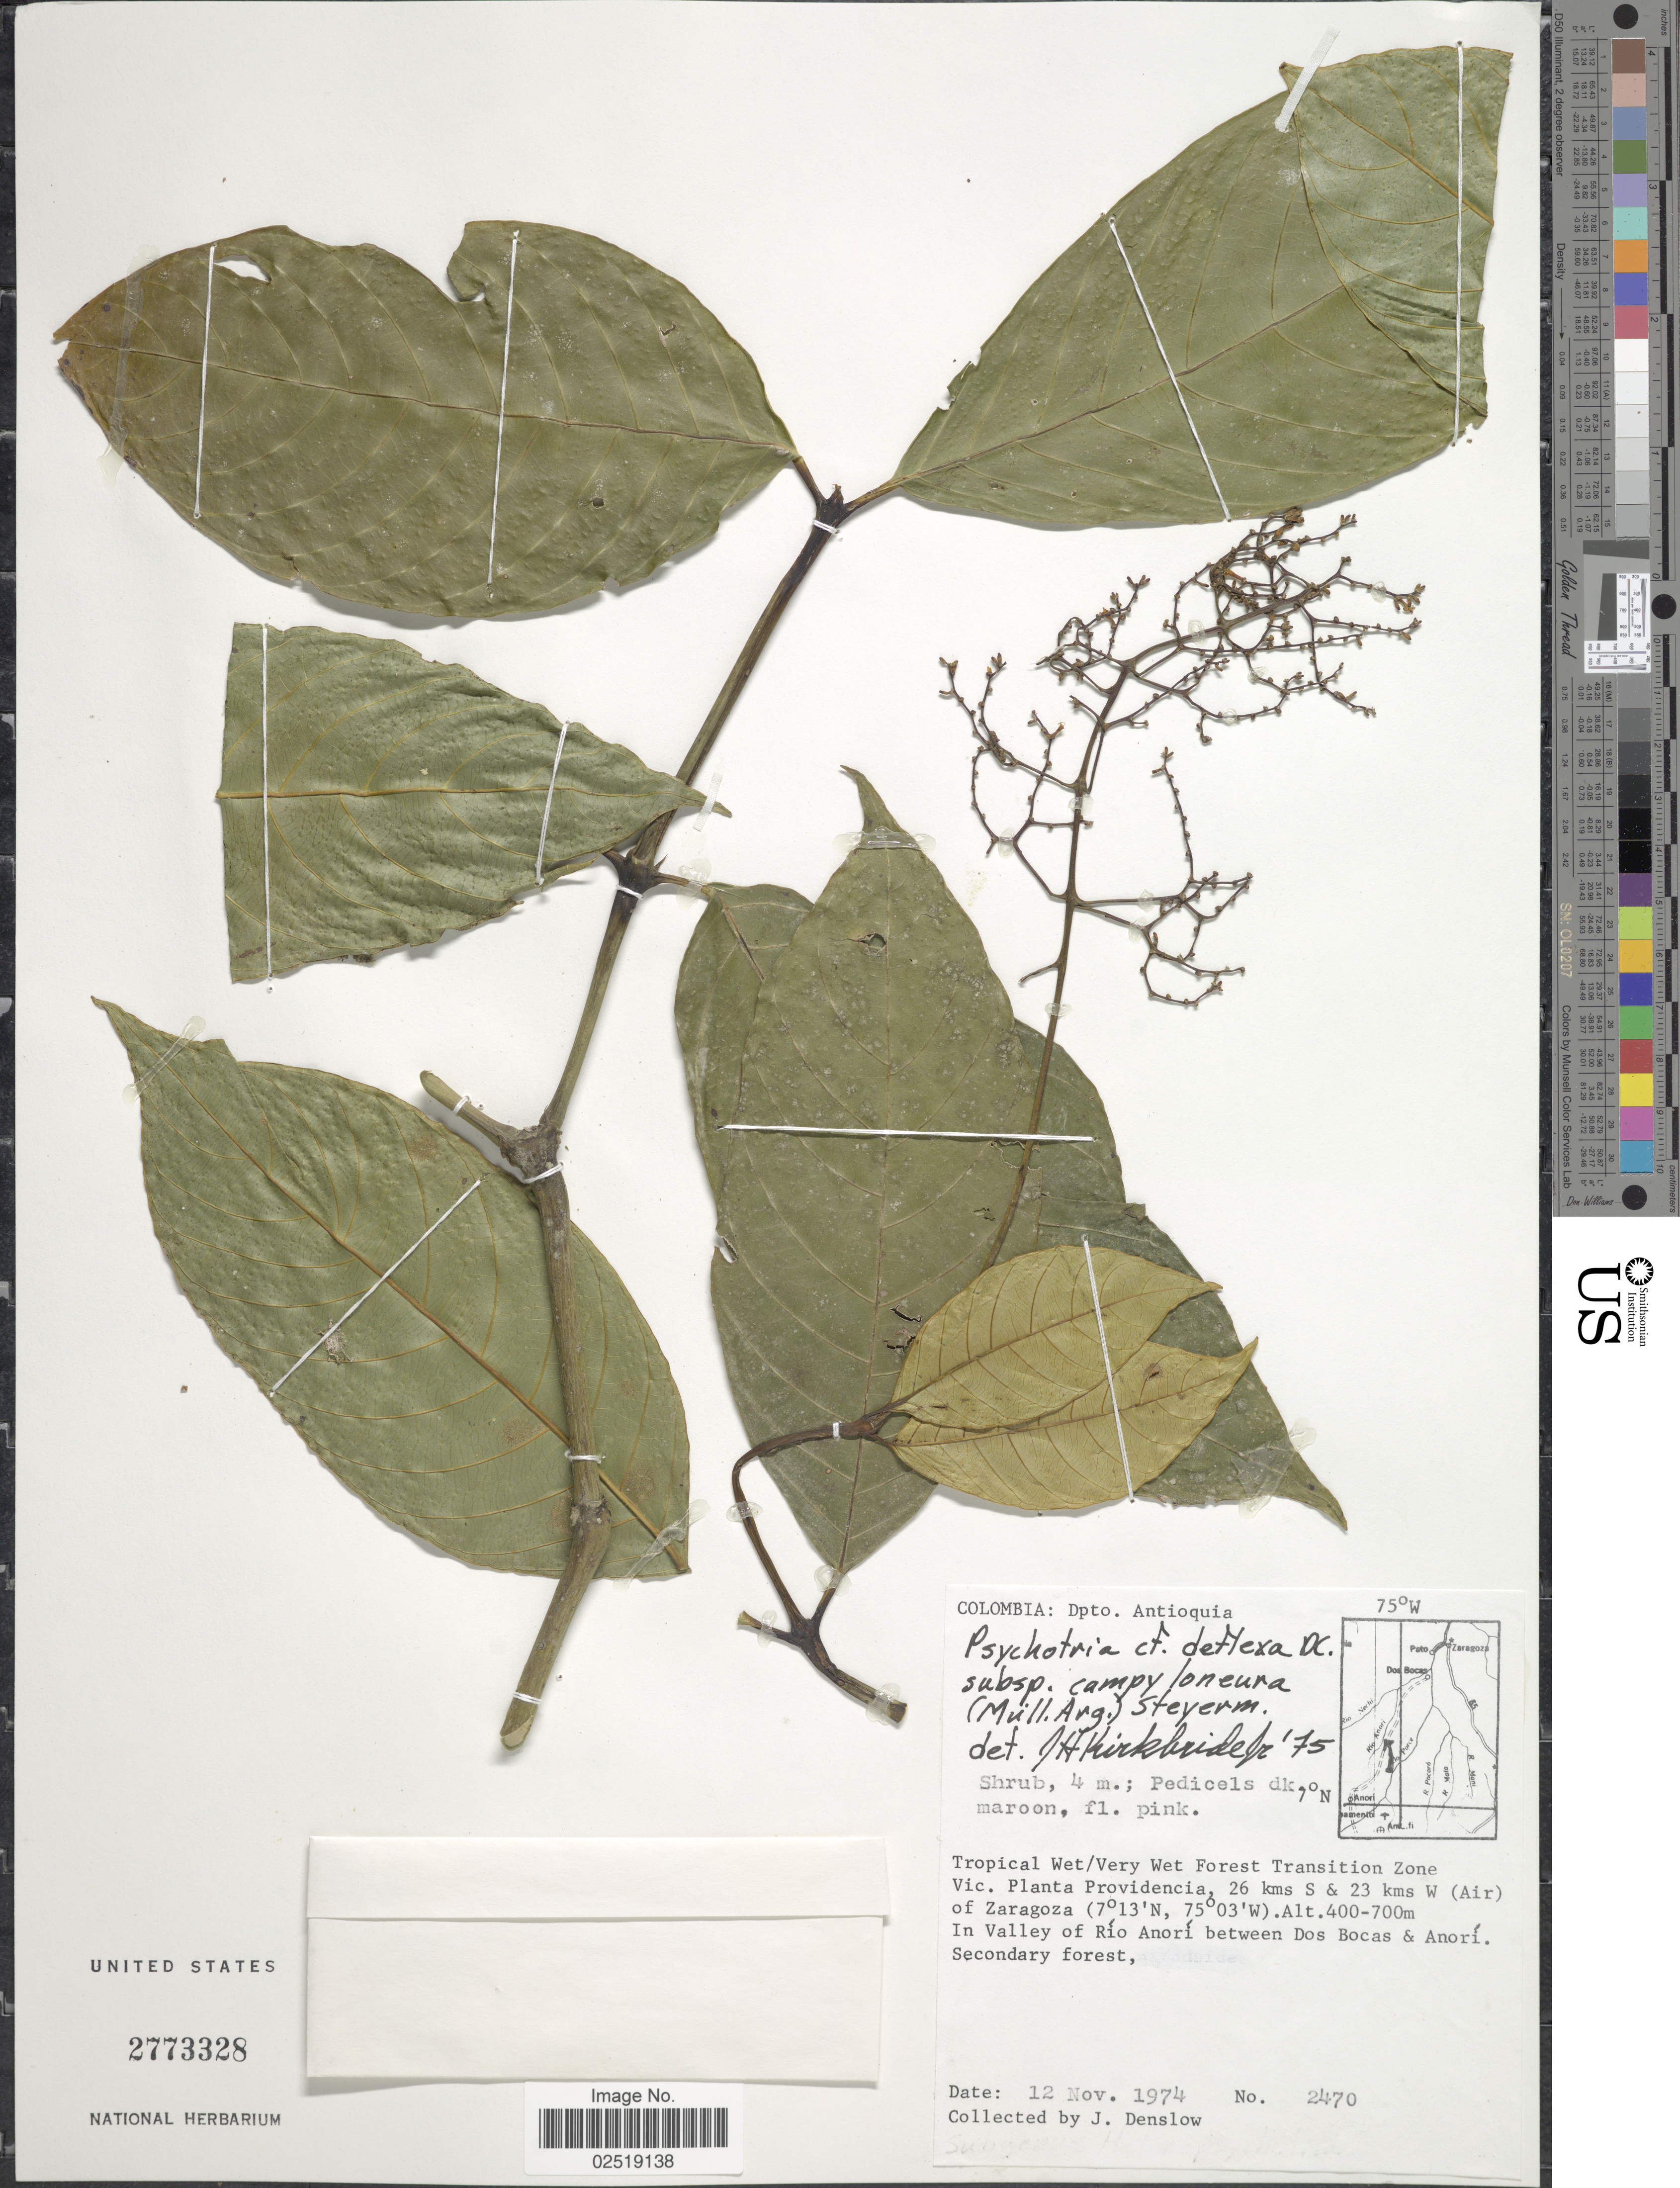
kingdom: Plantae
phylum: Tracheophyta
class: Magnoliopsida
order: Gentianales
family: Rubiaceae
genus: Psychotria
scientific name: Psychotria deflexa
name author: DC.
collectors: J. Denslow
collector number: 2470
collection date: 1974-11-12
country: Colombia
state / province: Antioquia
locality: Dpto. Antioquia. Tropical Wet/Very Wet Forest Transition Zone Vic. Planta Providencia, 26 kms S & 23 kms W (Air) of Zaragoza. In Valley of Rio Anori between Dos Bocas & Anori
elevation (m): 400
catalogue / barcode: US 2773328